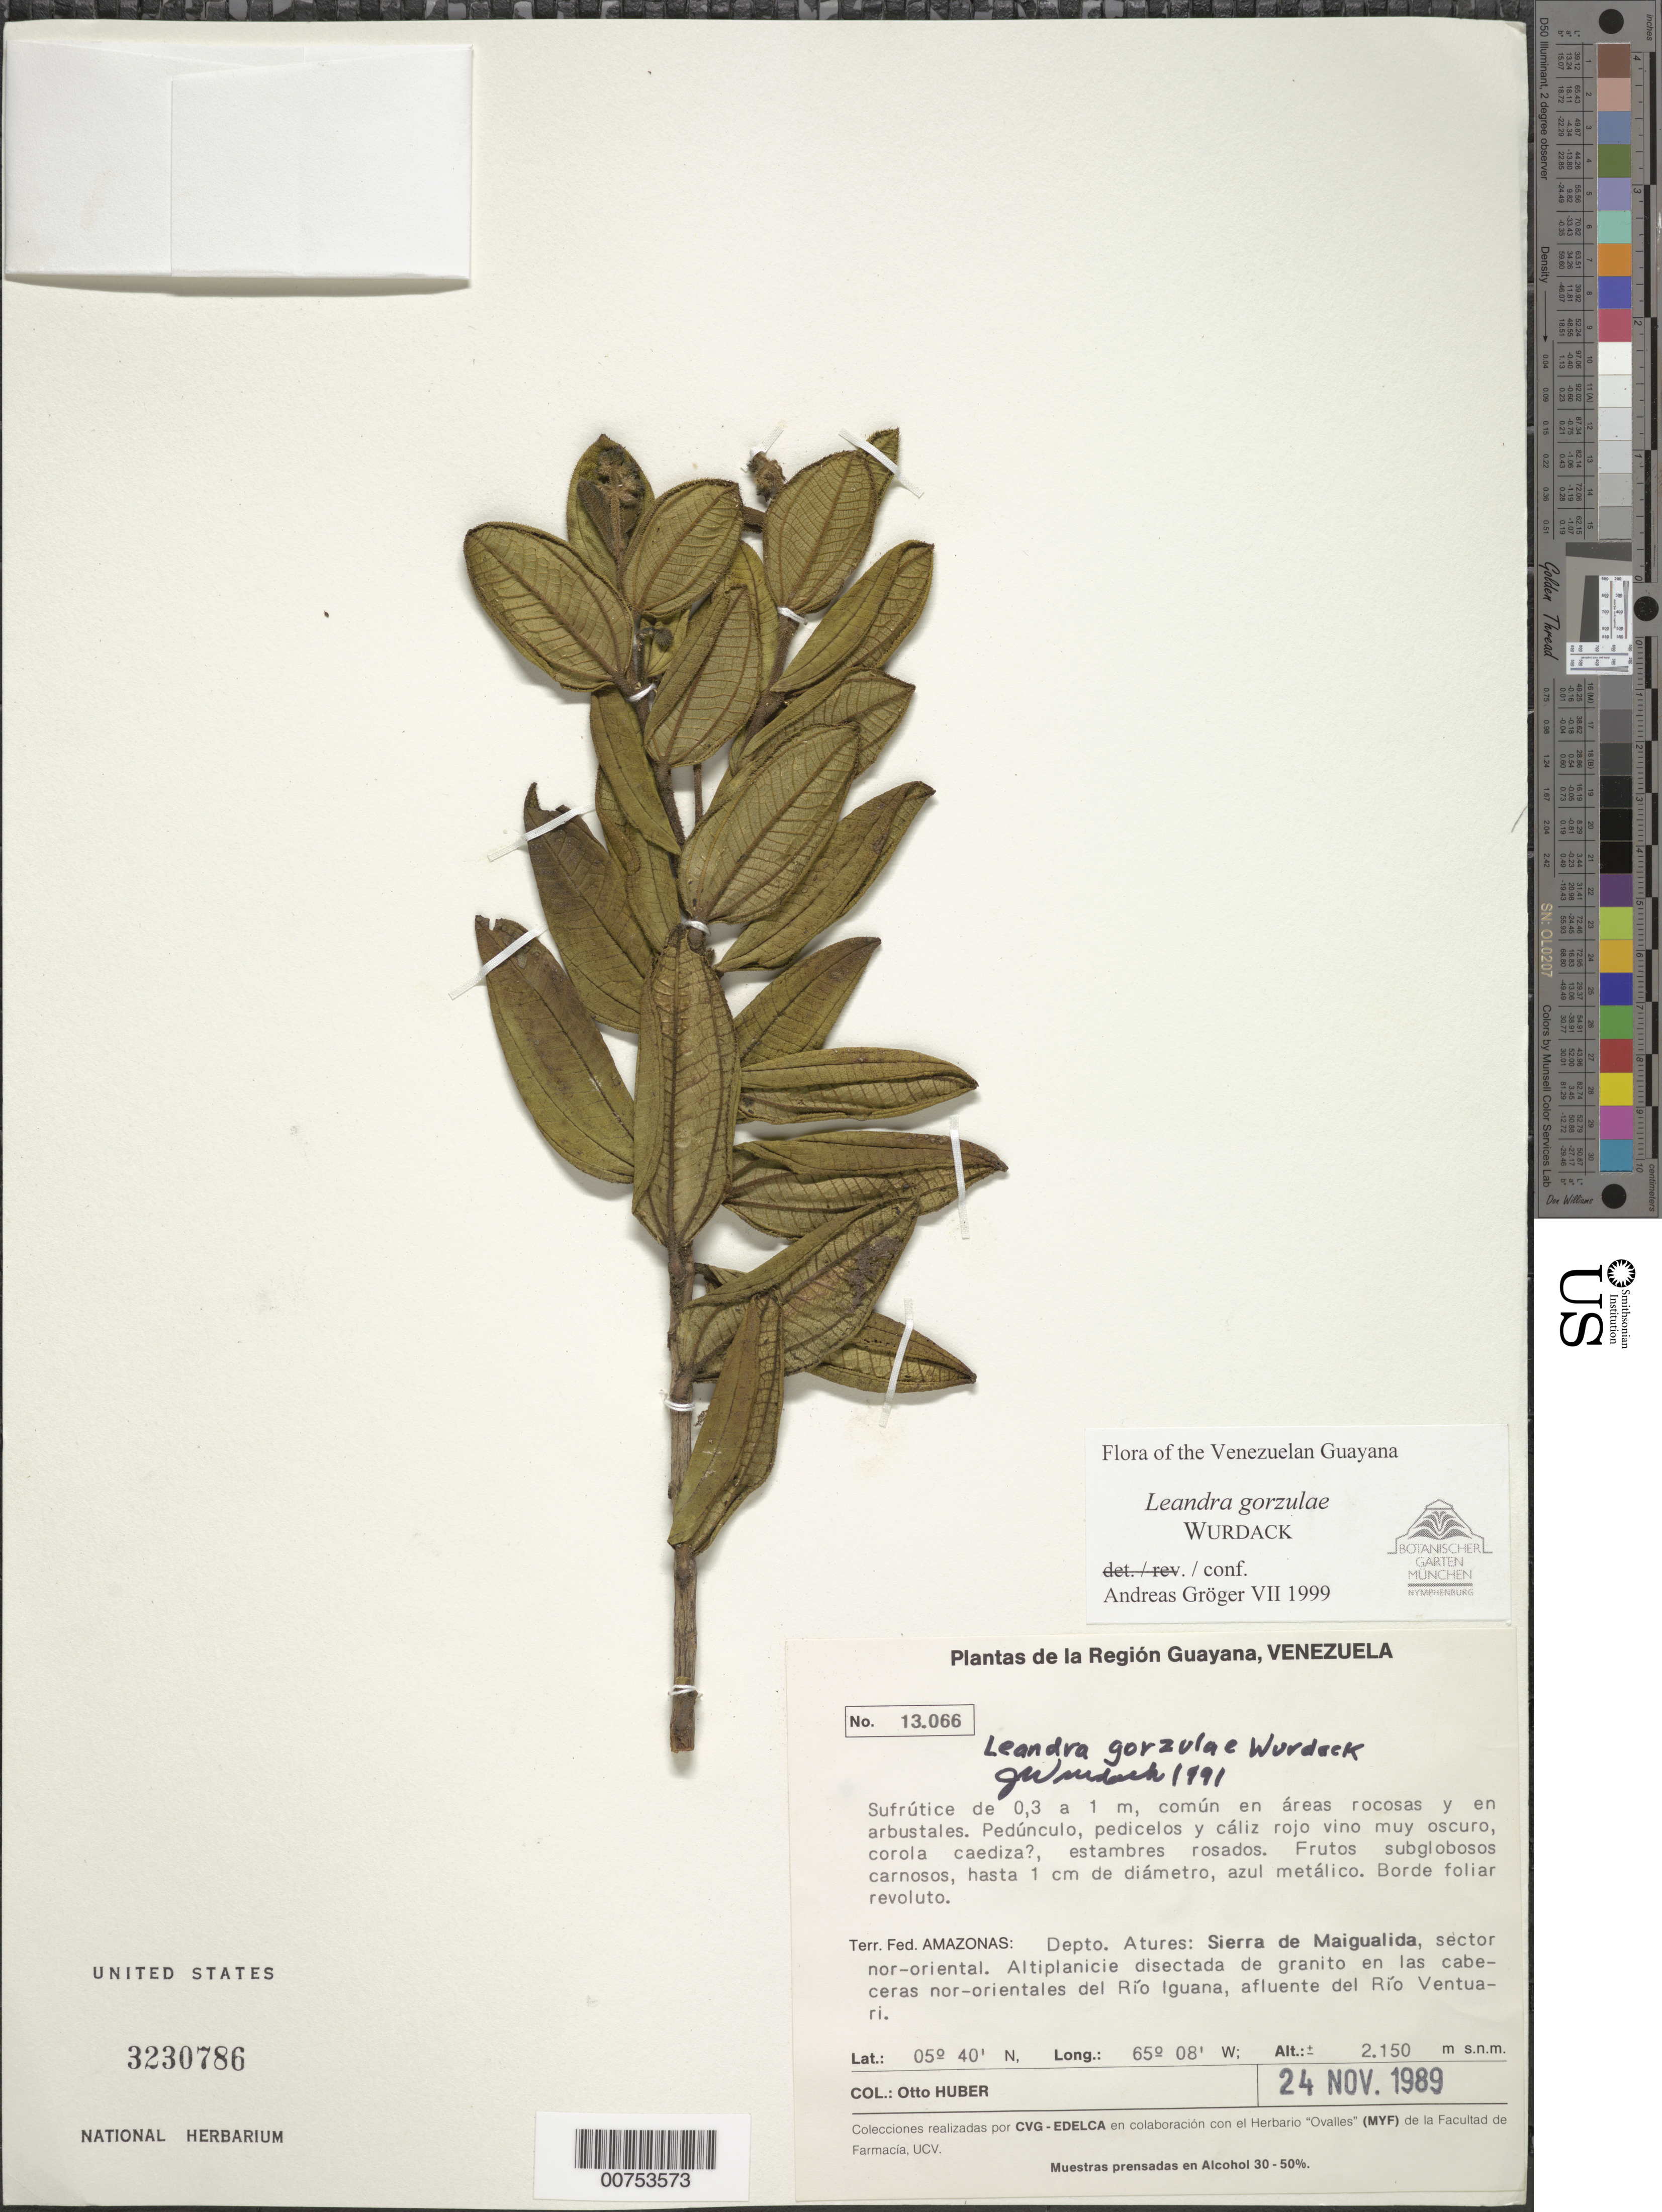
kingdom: Plantae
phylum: Tracheophyta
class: Magnoliopsida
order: Myrtales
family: Melastomataceae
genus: Leandra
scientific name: Leandra gorzulae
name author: Wurdack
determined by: Gröger, A.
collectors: O. Huber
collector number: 13066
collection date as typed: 24-Nov-89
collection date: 1989-11-24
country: Venezuela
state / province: Amazonas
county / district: Atures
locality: Sierra de Maigualida, Río Iguana (affl. of Río Ventuari)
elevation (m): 2150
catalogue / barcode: US 3230786